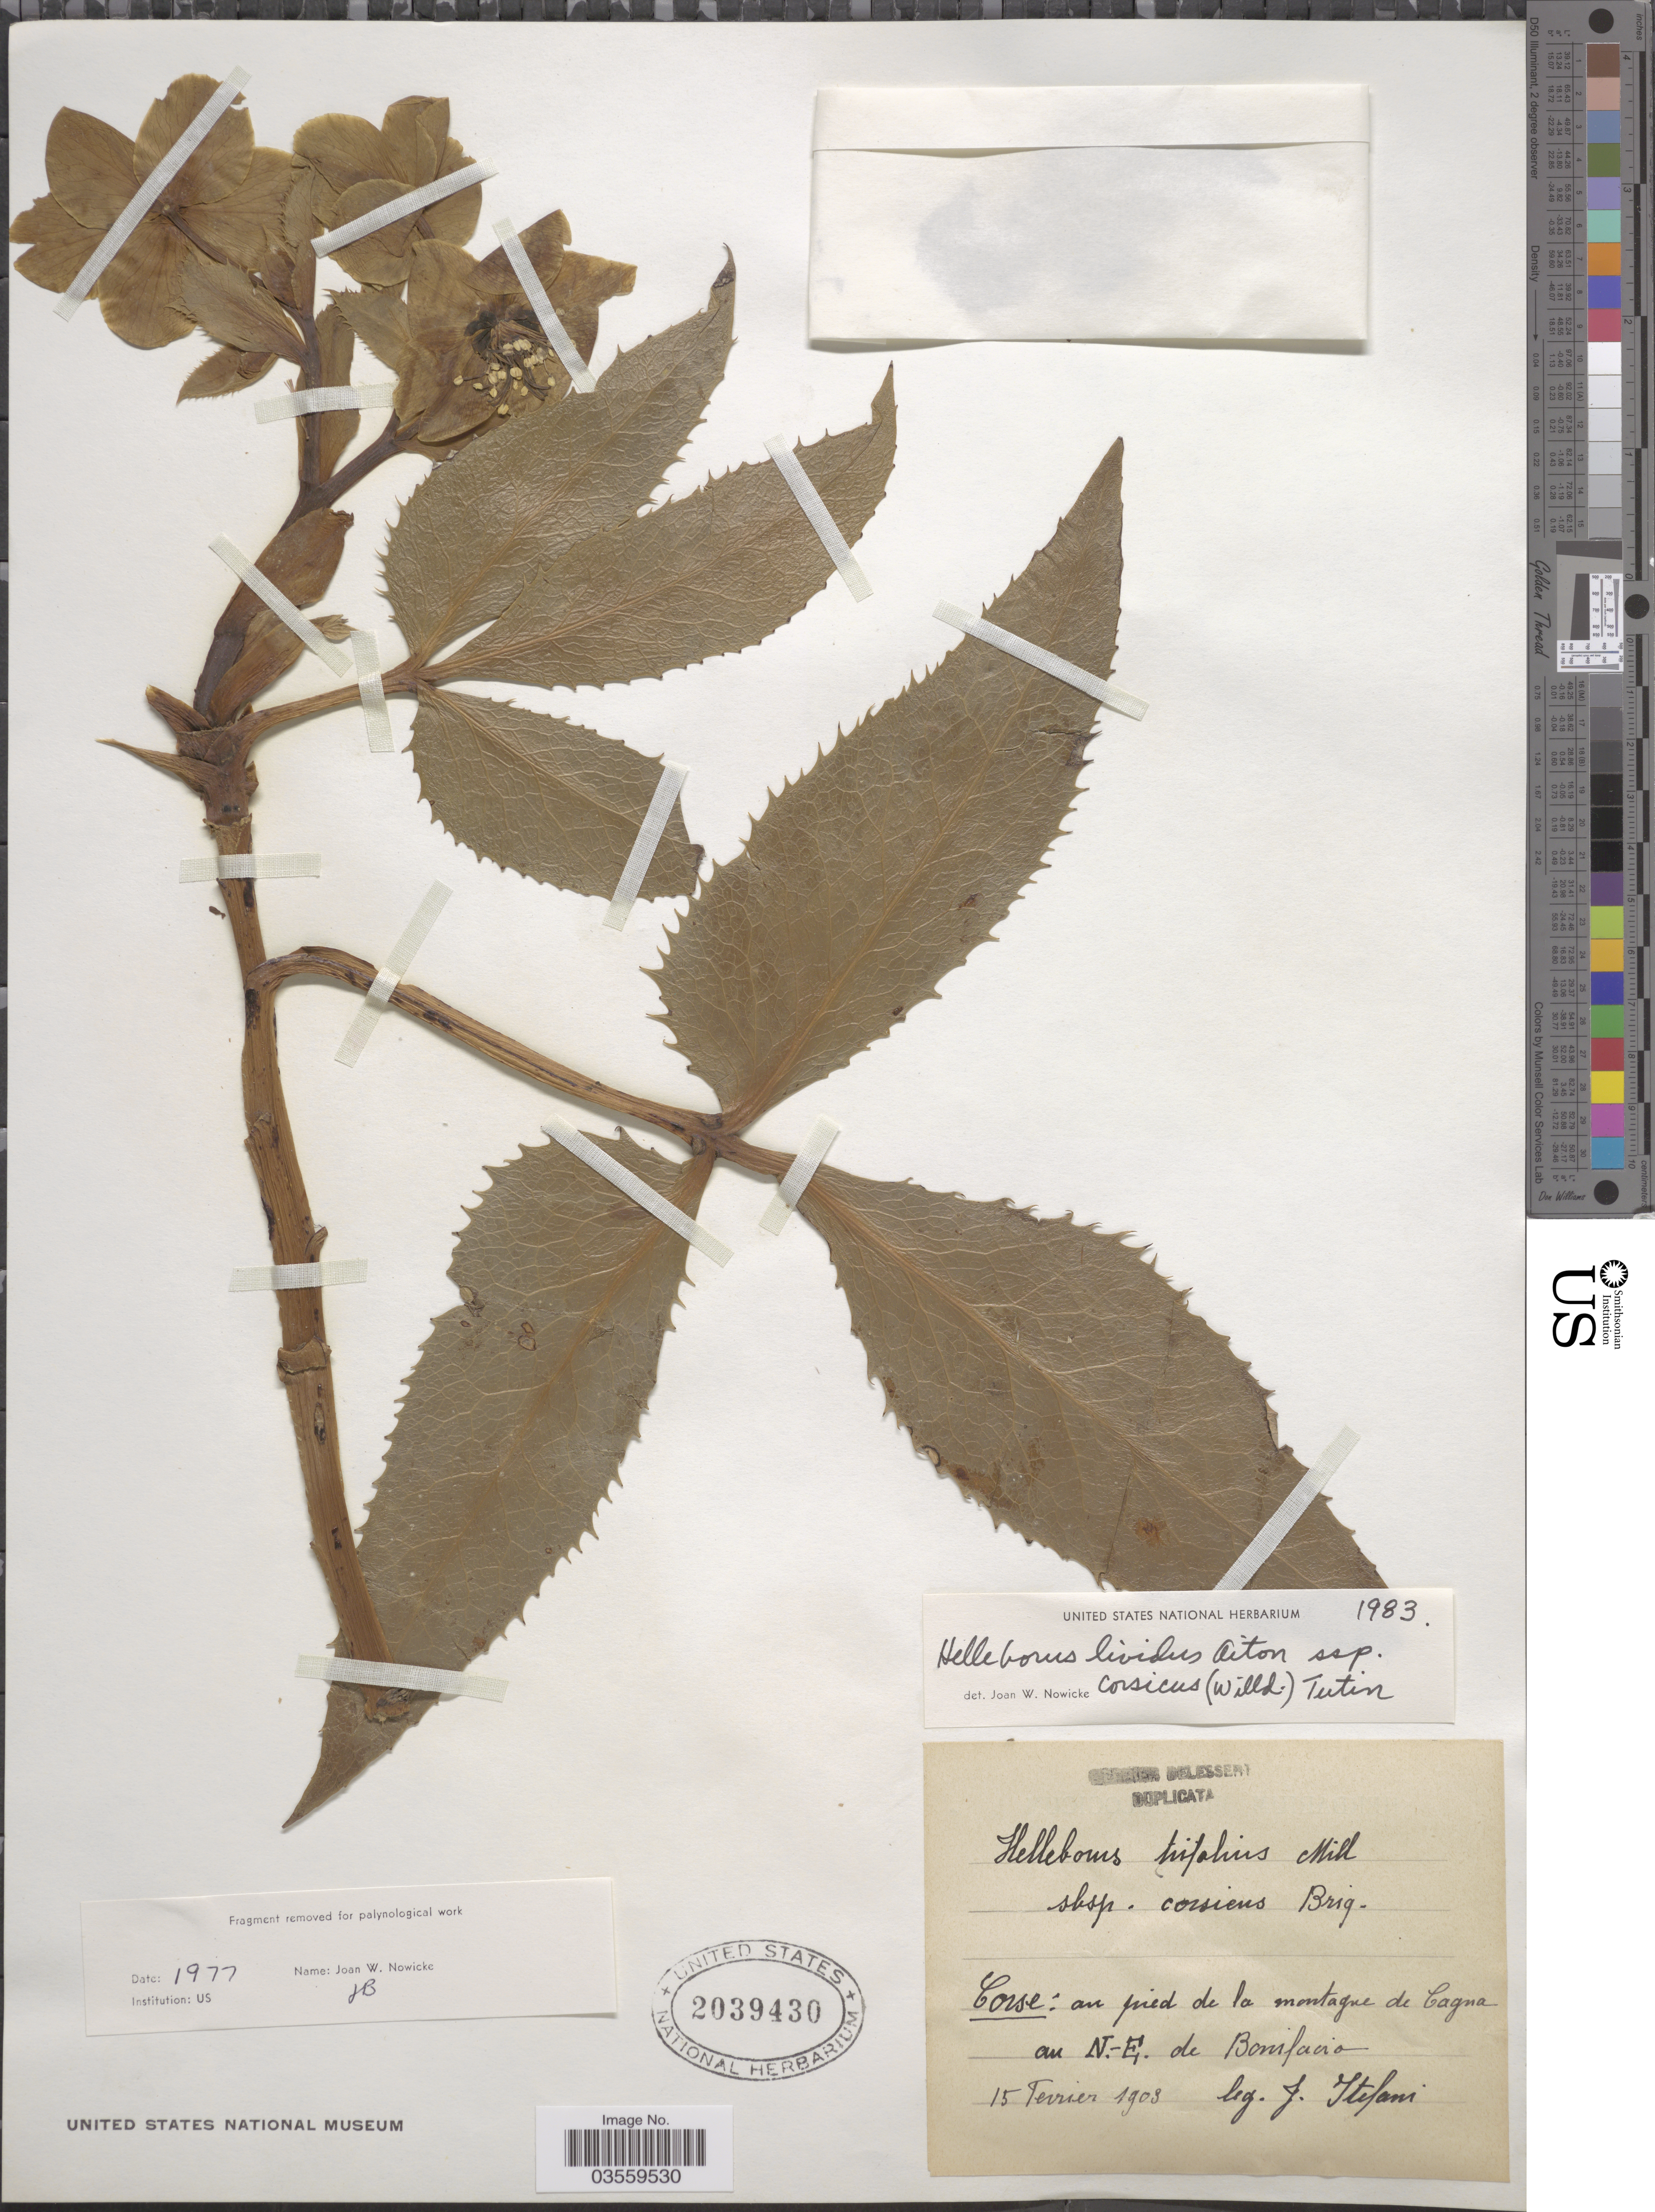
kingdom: Plantae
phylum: Tracheophyta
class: Magnoliopsida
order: Ranunculales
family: Ranunculaceae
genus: Helleborus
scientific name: Helleborus lividus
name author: Aiton ex Curtis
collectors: J. Stefani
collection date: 1903-02-15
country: France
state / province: Corsica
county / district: Corse-du-Sud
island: Corse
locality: Corse: au pied de la montagne de Cagna au N.-E. de Bonifacio.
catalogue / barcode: US 2039430